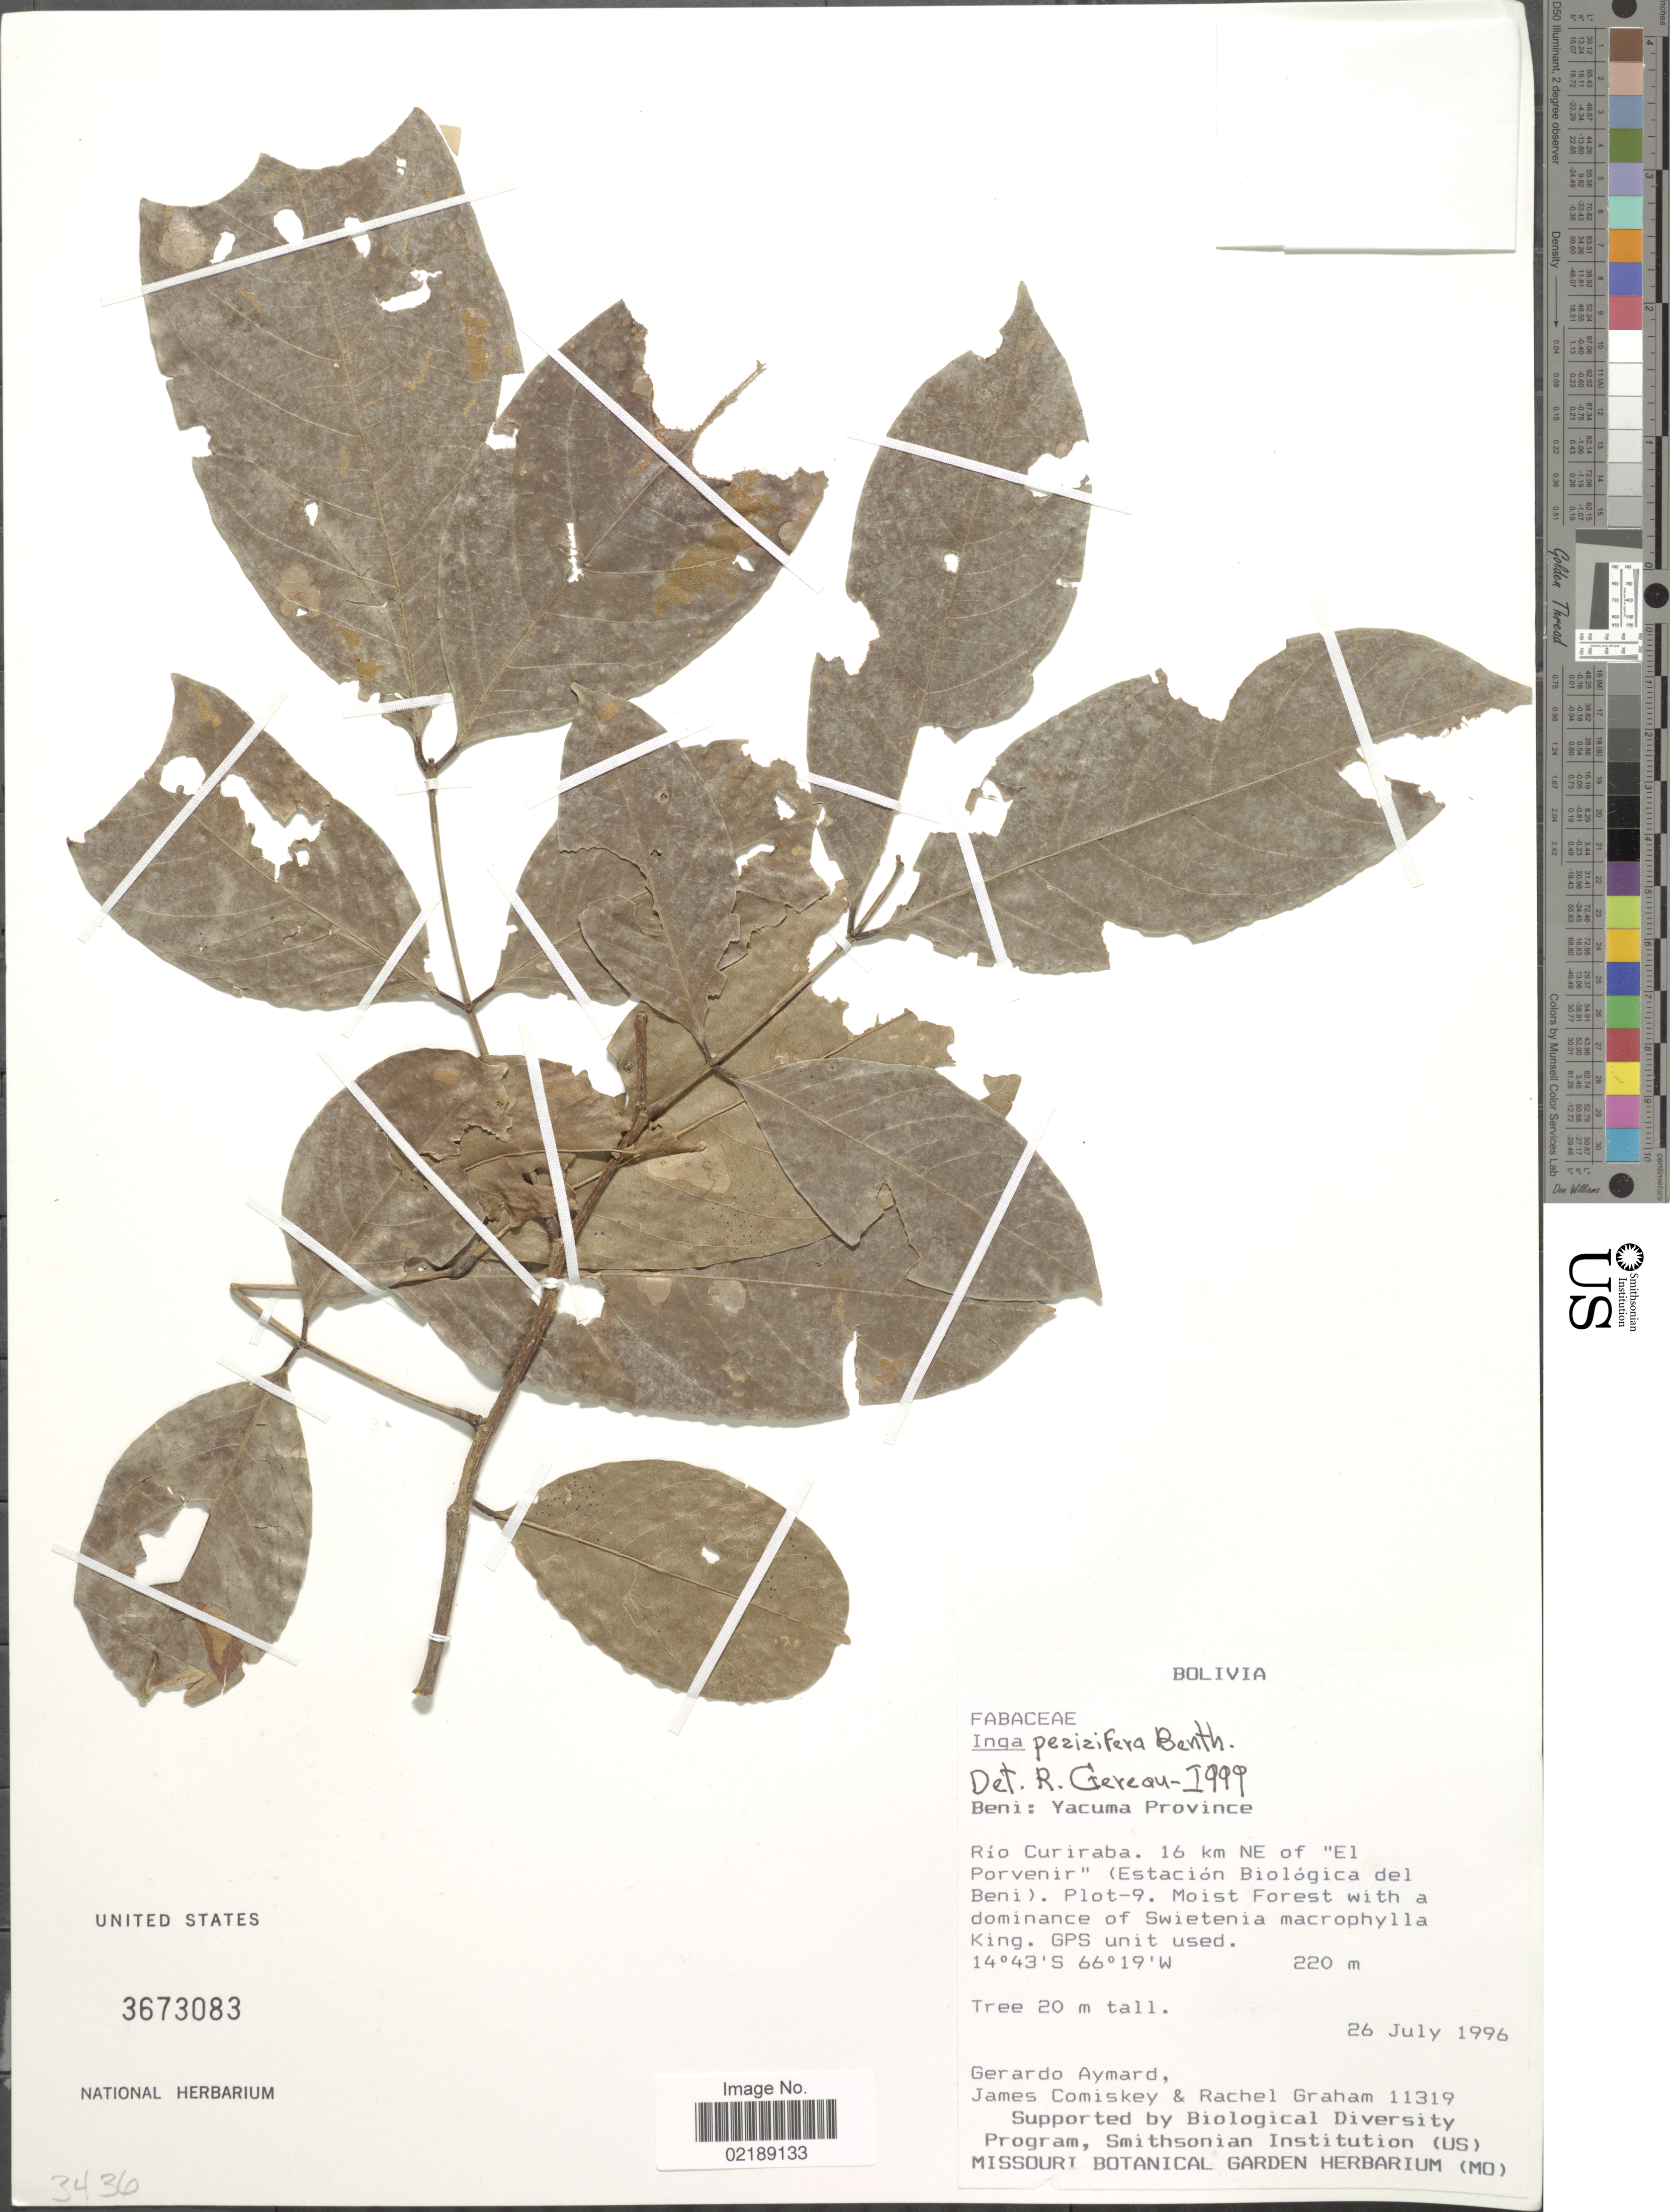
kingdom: Plantae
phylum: Tracheophyta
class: Magnoliopsida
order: Fabales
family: Fabaceae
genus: Inga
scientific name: Inga pezizifera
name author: Benth.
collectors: G. A. Aymard, J. A. Comiskey & R. Graham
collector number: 11319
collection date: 1996-07-26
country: Bolivia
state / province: Beni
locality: Yacuma Province, Rio Curiraba, 16 km NE of El Porvenir (Estacion Biologica del Beni), Plot-9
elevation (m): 220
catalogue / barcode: US 3673083